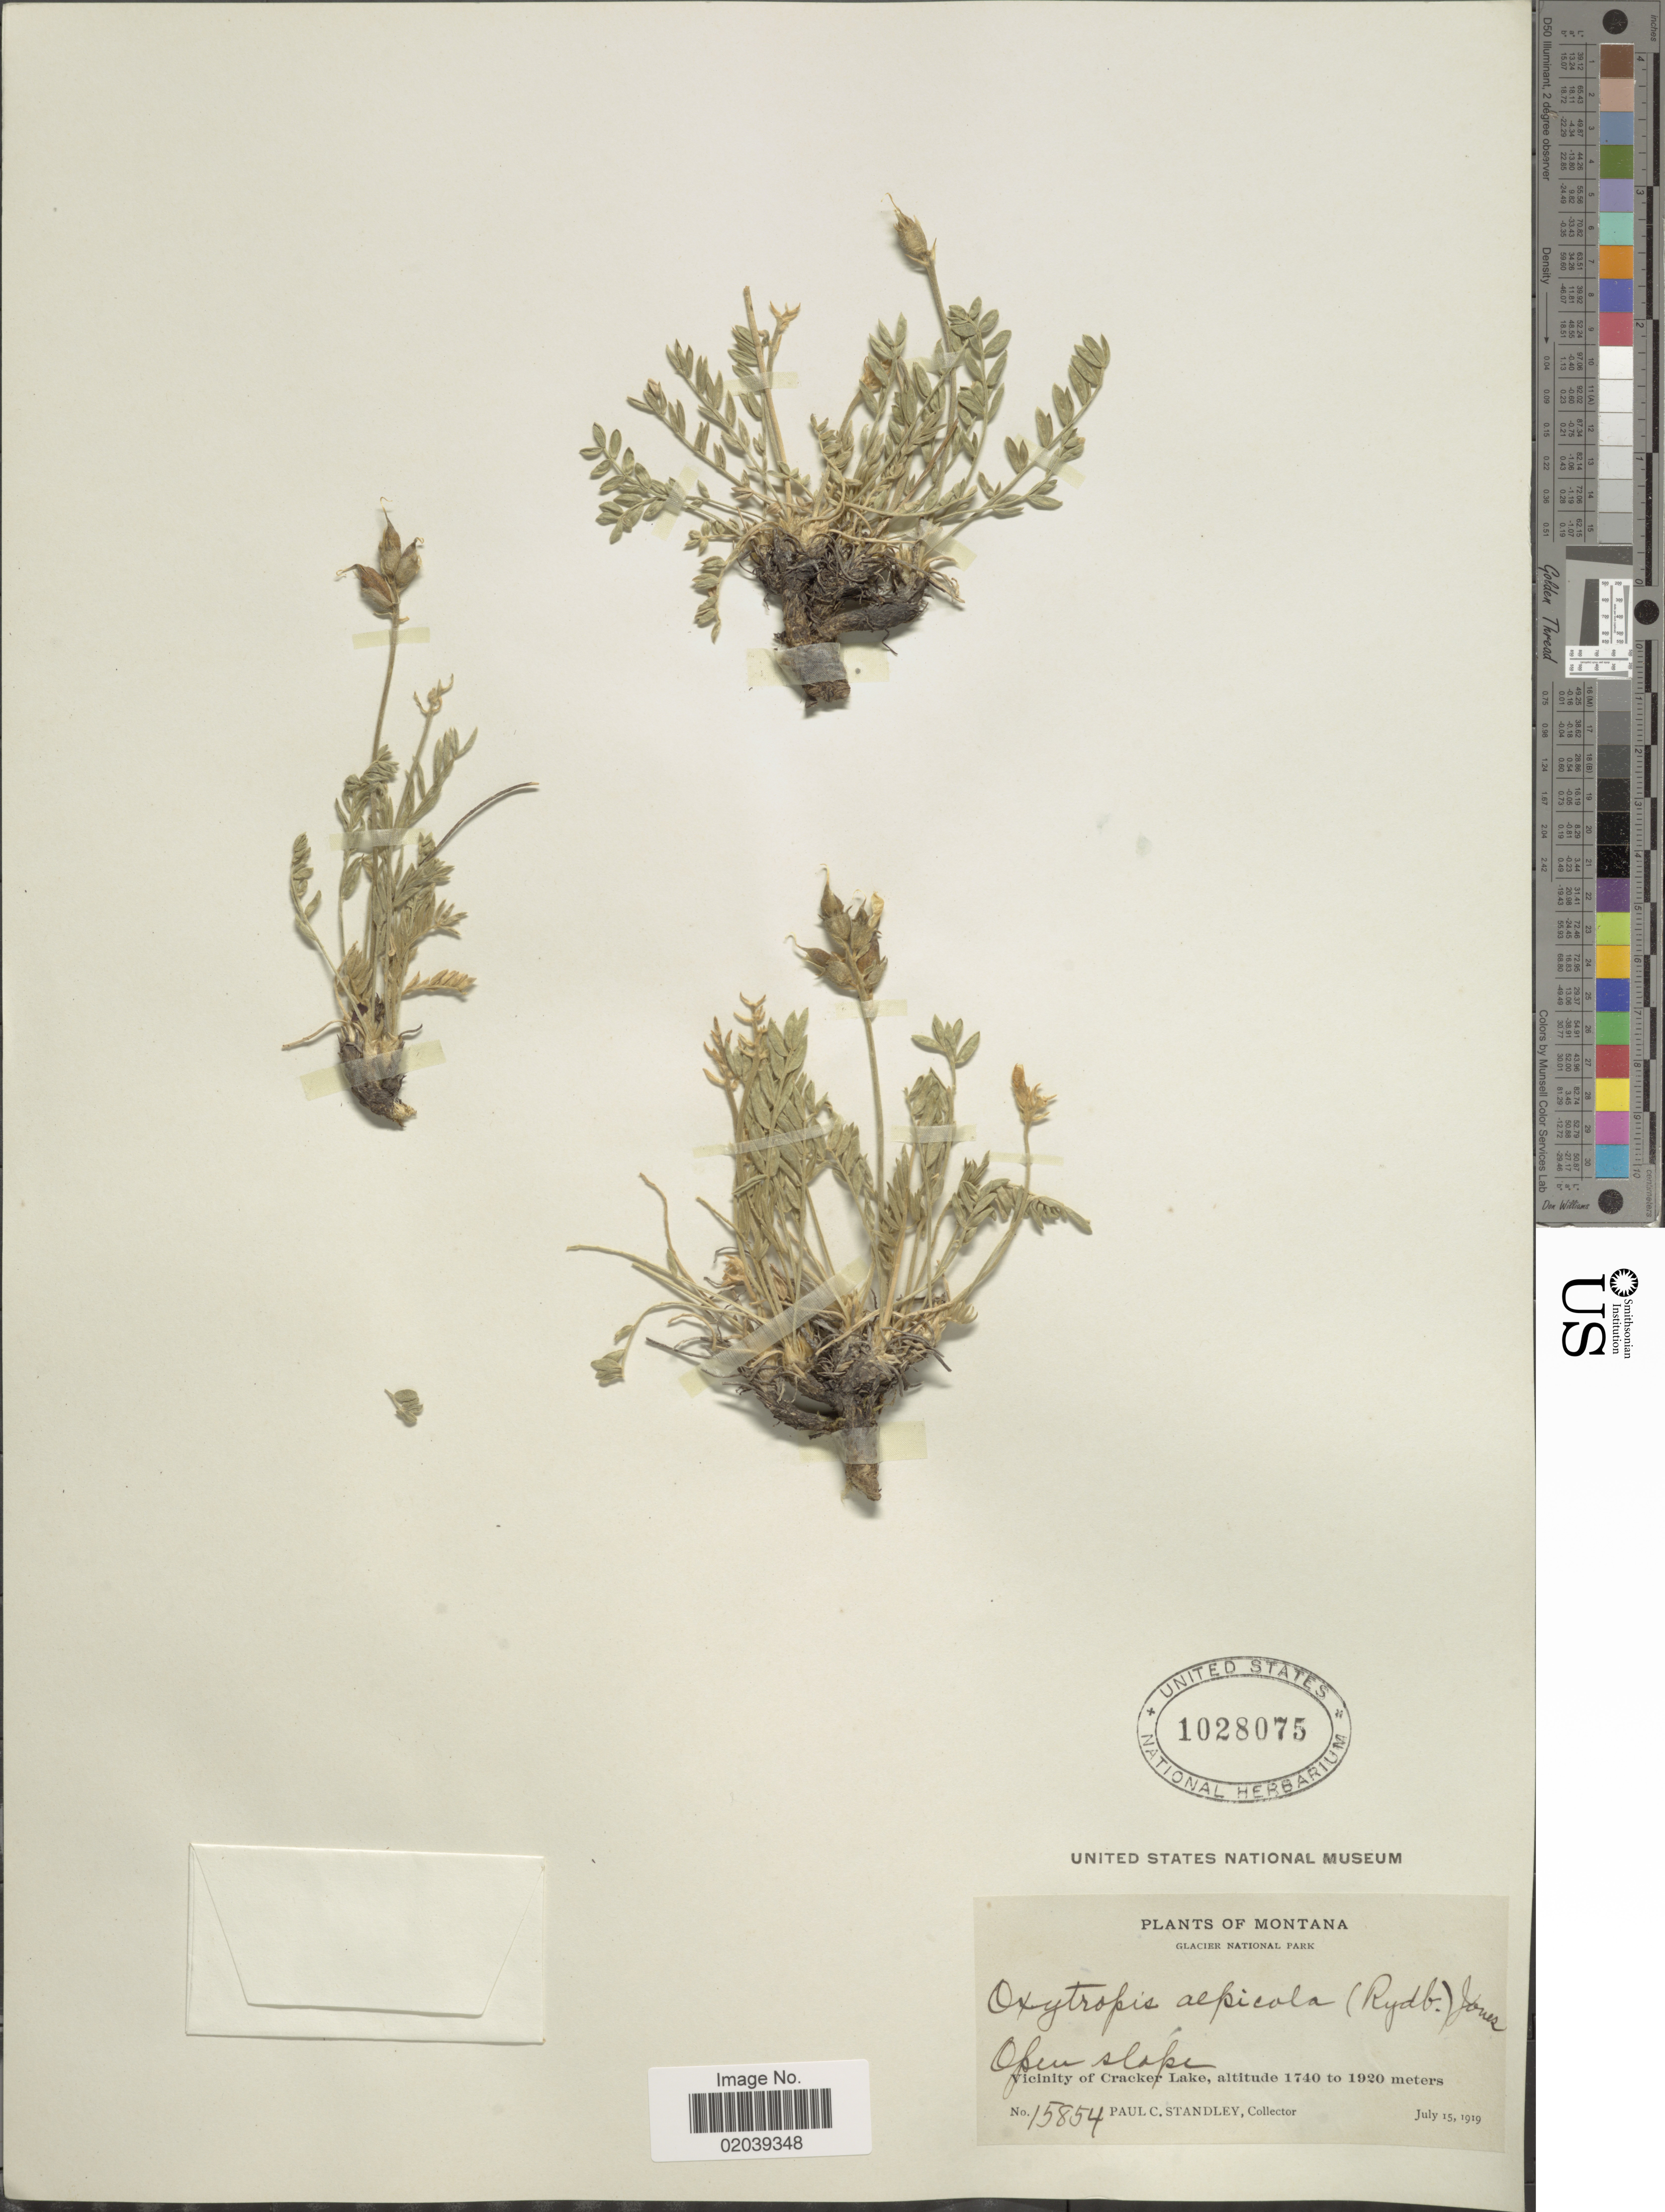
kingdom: Plantae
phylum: Tracheophyta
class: Magnoliopsida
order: Fabales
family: Fabaceae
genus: Oxytropis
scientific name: Oxytropis campestris var. cusickii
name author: (Greenm.) Barneby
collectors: P. C. Standley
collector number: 15854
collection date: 1919-07-15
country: United States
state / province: Montana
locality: Glacier National Park. Vicinity of Cracker Lake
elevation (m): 1740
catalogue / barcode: US 1028075